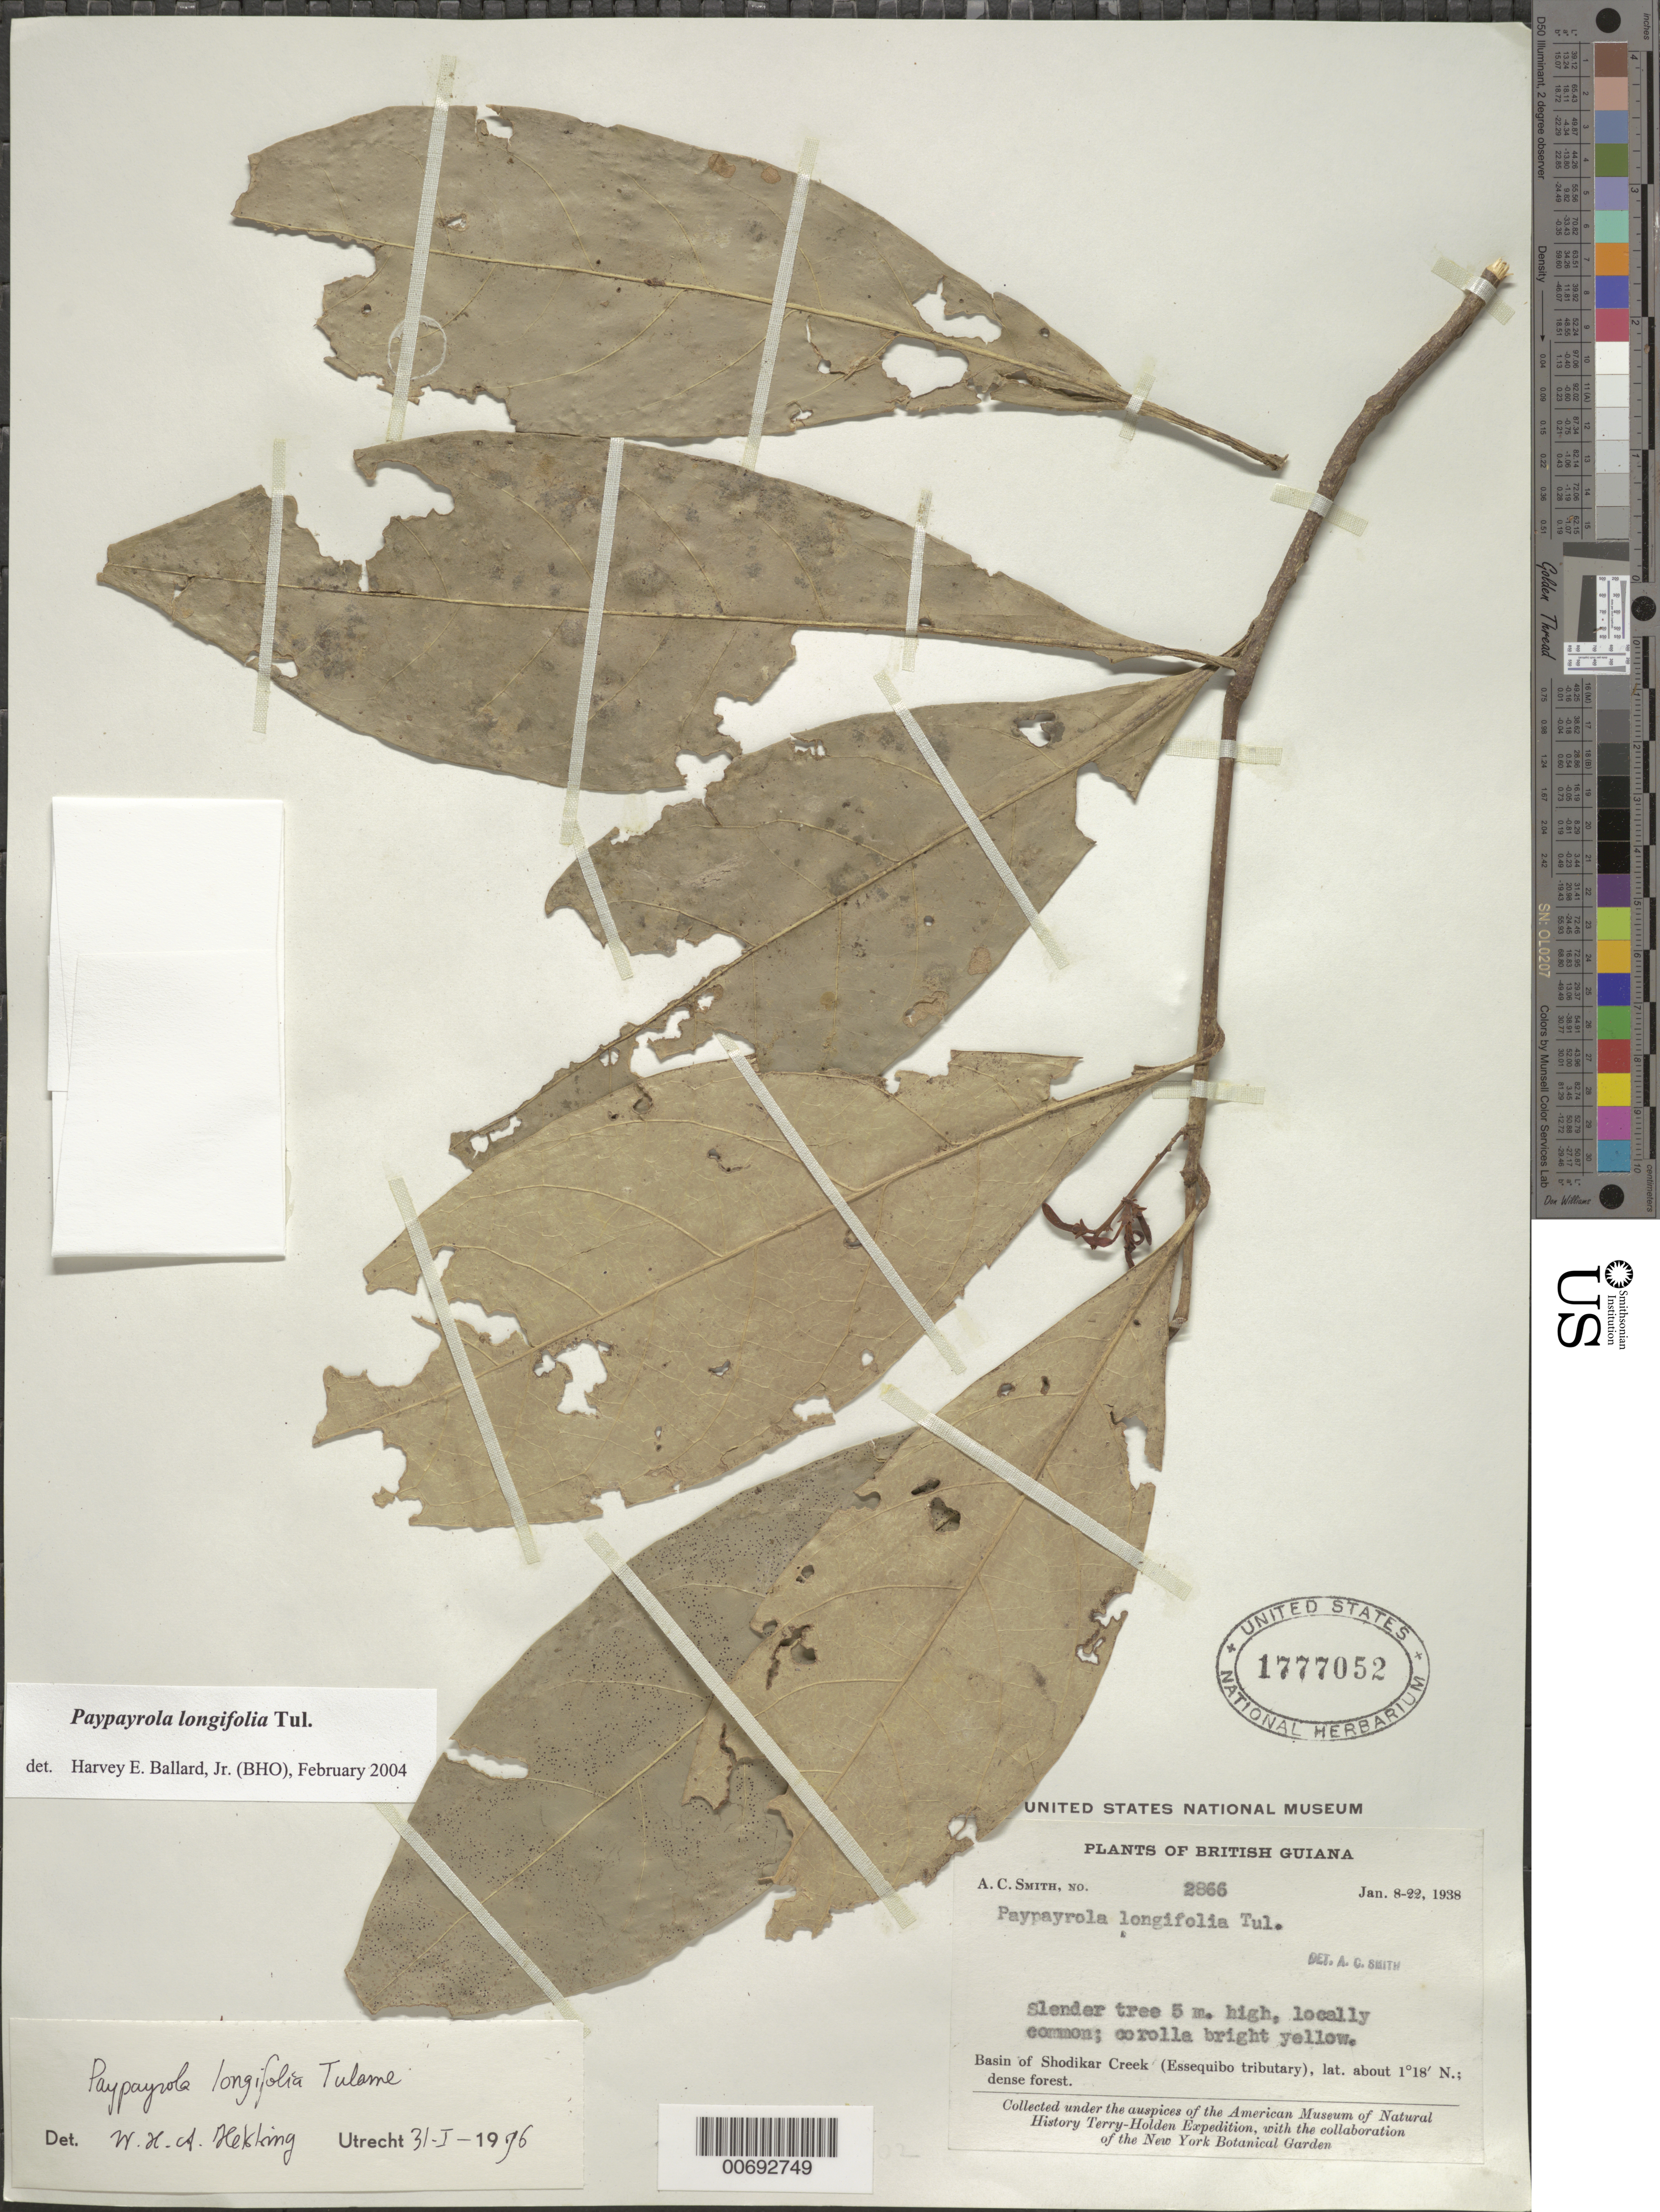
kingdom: Plantae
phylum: Tracheophyta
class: Magnoliopsida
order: Malpighiales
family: Violaceae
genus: Paypayrola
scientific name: Paypayrola longifolia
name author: Tul.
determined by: Ballard, Harvey E.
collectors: A. C. Smith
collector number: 2866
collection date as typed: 8-Jan-38 to 22-Jan-38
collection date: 1938-01-08/1938-01-22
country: Guyana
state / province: U. Takutu-U. Essequibo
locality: Shodikar Creek, basin of (Essequibo tributary), Akarai Mts.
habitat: Dense forest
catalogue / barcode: US 1777052